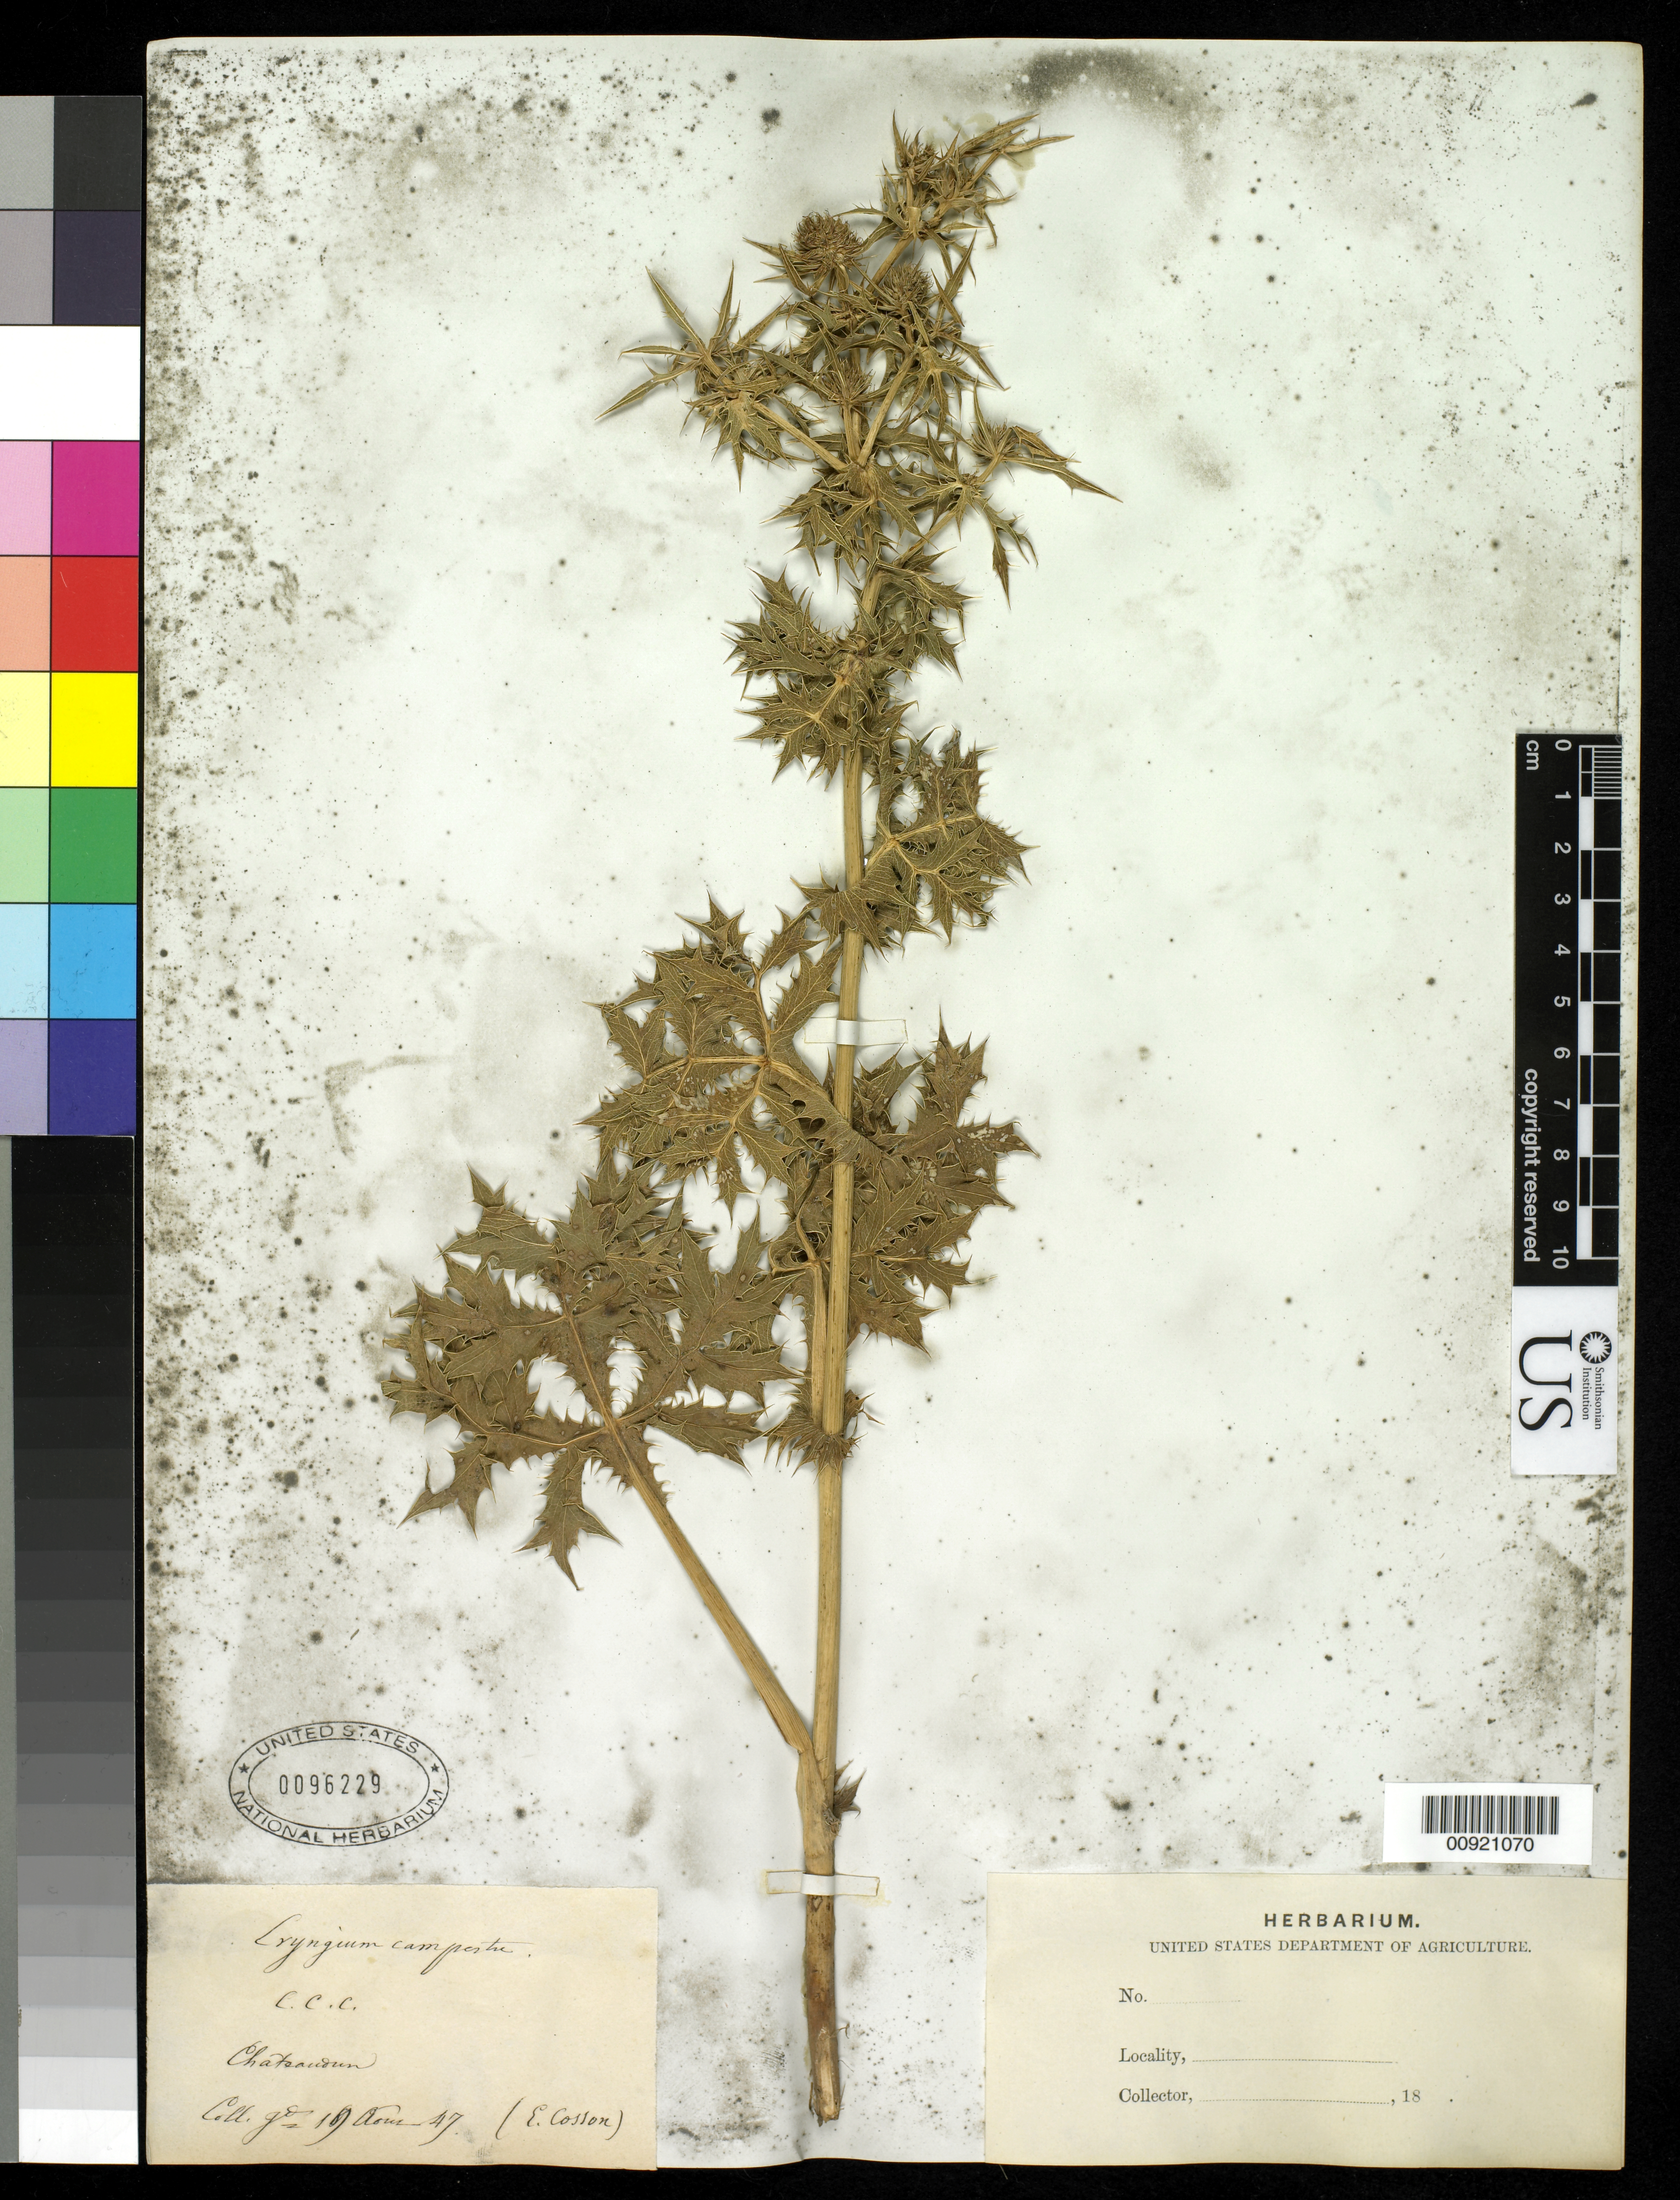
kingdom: Plantae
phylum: Tracheophyta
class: Magnoliopsida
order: Apiales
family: Apiaceae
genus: Eryngium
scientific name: Eryngium campestre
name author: L.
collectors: E. Cosson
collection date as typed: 17 Aug 1847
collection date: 1847-08-17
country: France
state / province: Centre-Val de Loire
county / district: Eure-et-Loir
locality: Chateaudun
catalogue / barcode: US 96229